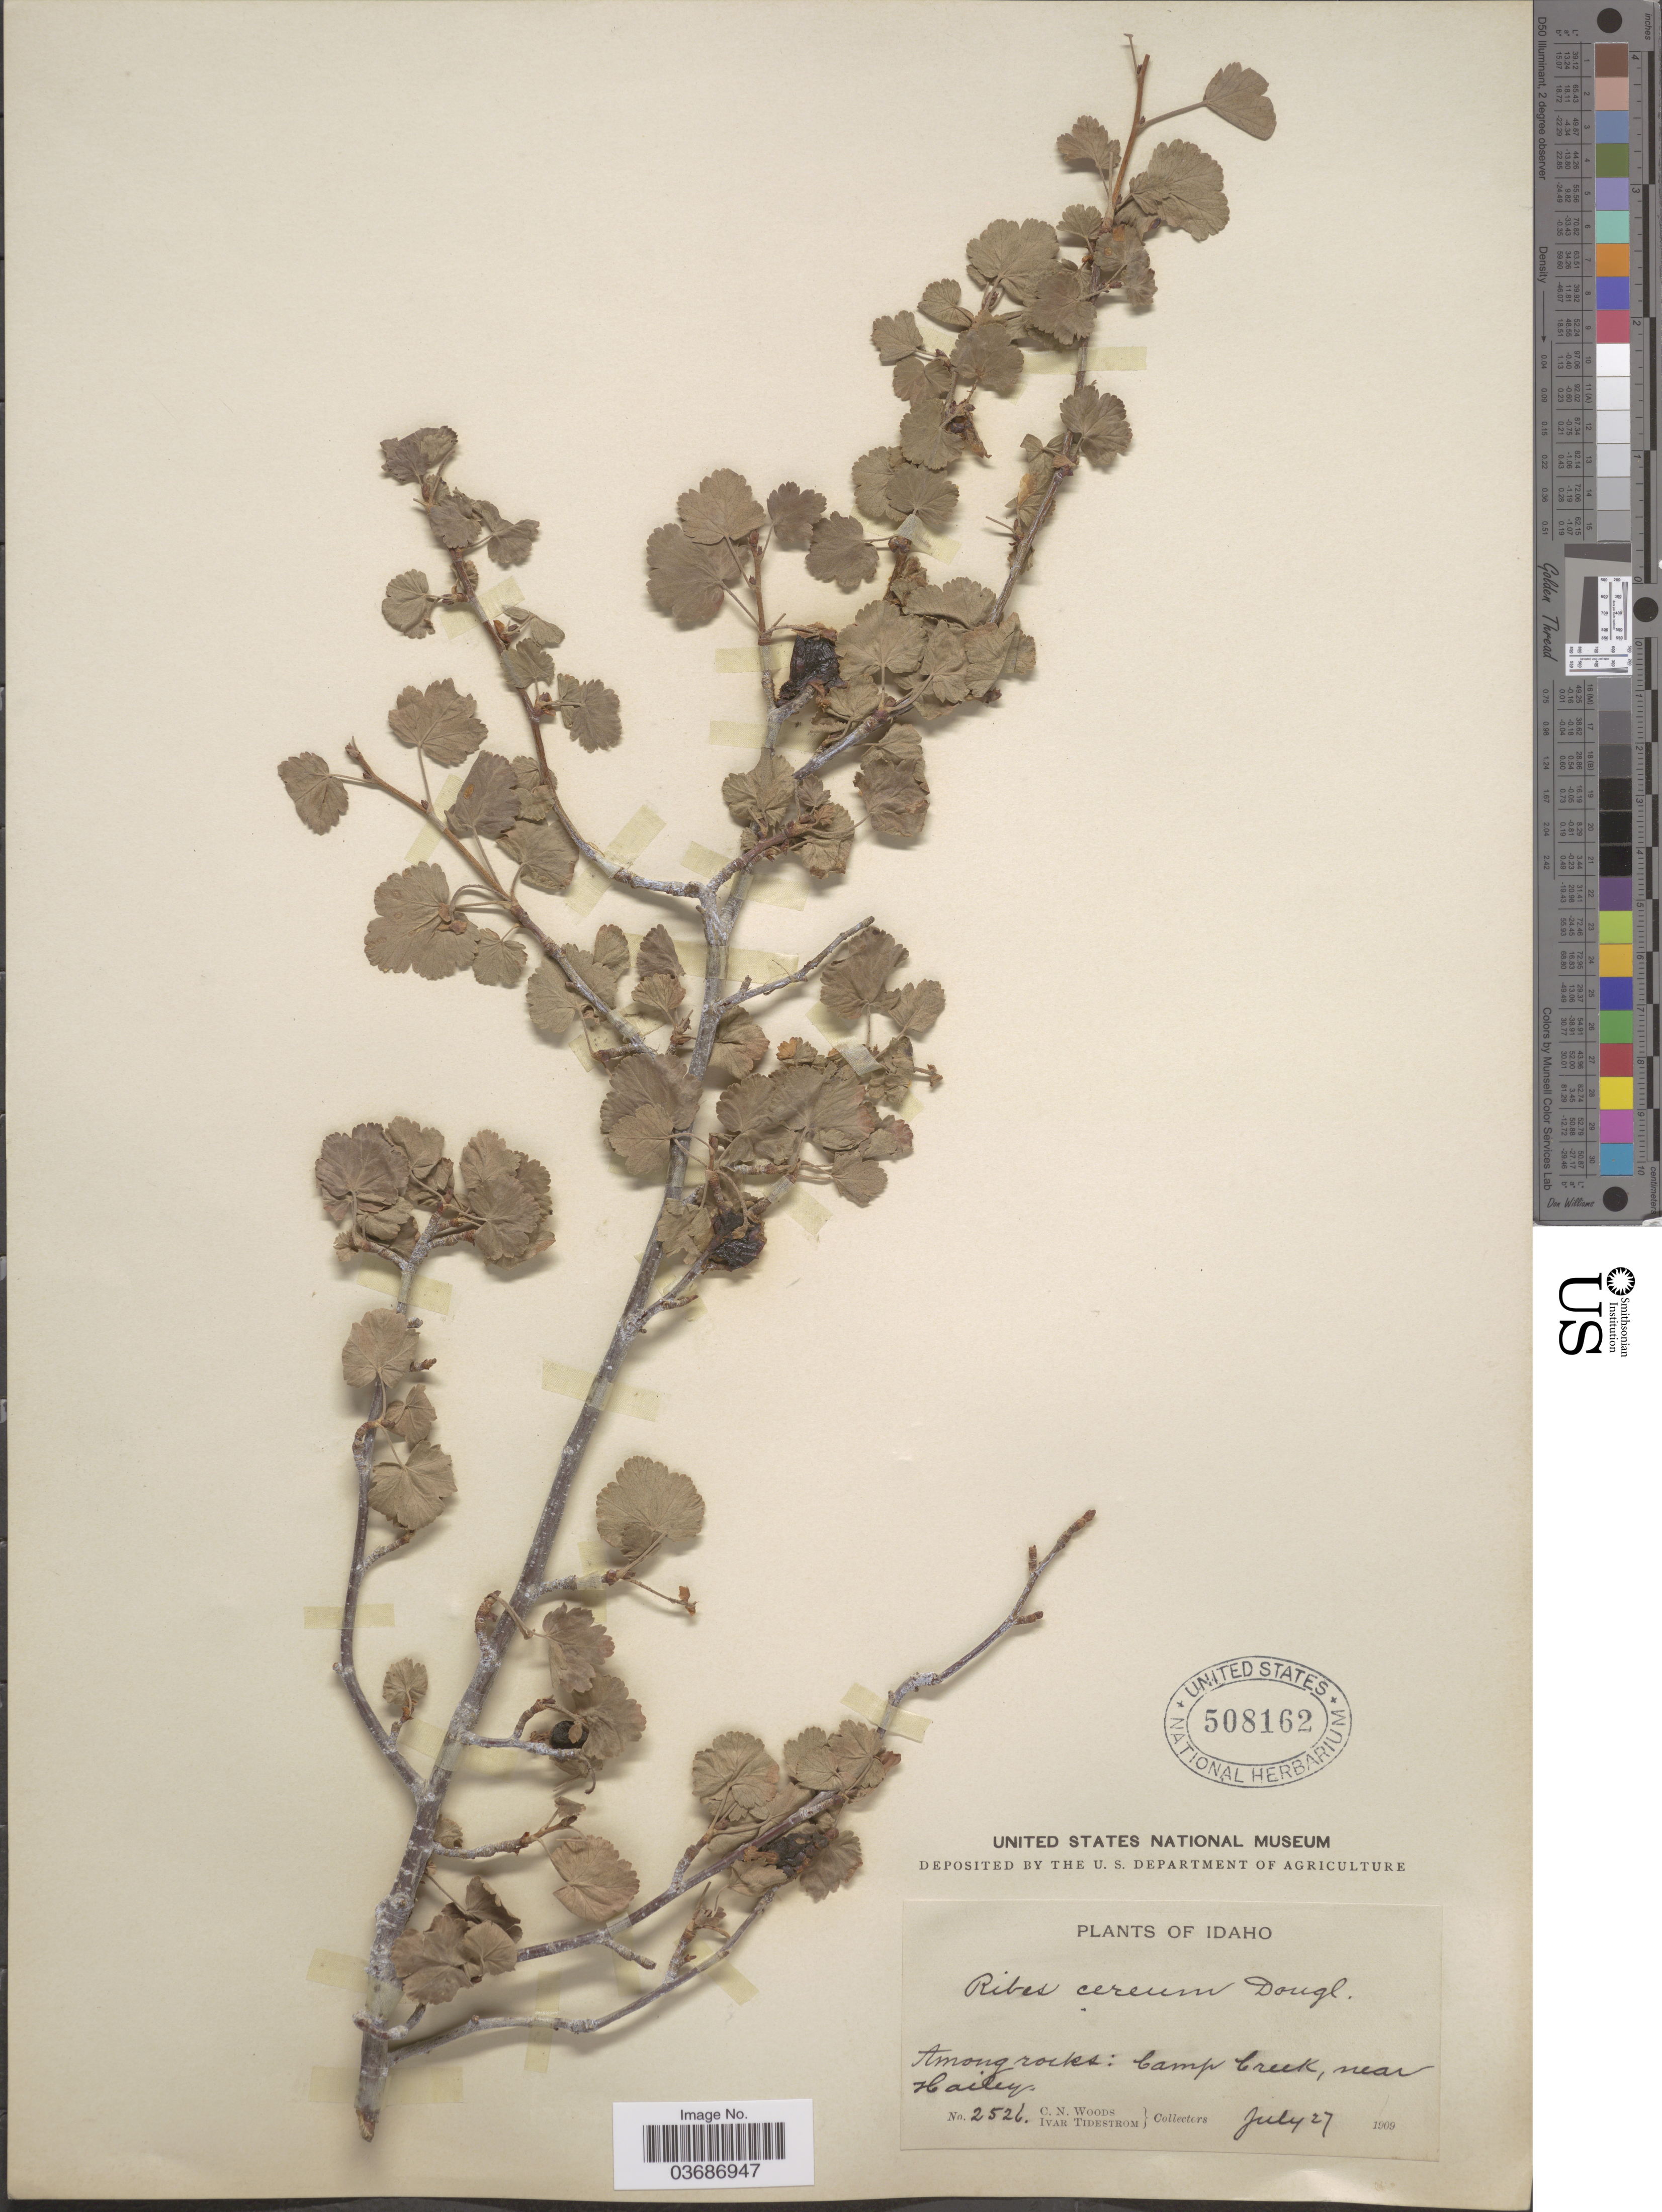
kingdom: Plantae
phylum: Tracheophyta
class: Magnoliopsida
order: Saxifragales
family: Grossulariaceae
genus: Ribes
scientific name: Ribes cereum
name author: Douglas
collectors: C. Woods & I. F. Tidestrom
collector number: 2526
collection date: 1909-07-27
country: United States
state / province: Idaho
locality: Among rocks: Camp Creek, near Hailey.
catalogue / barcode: US 508162